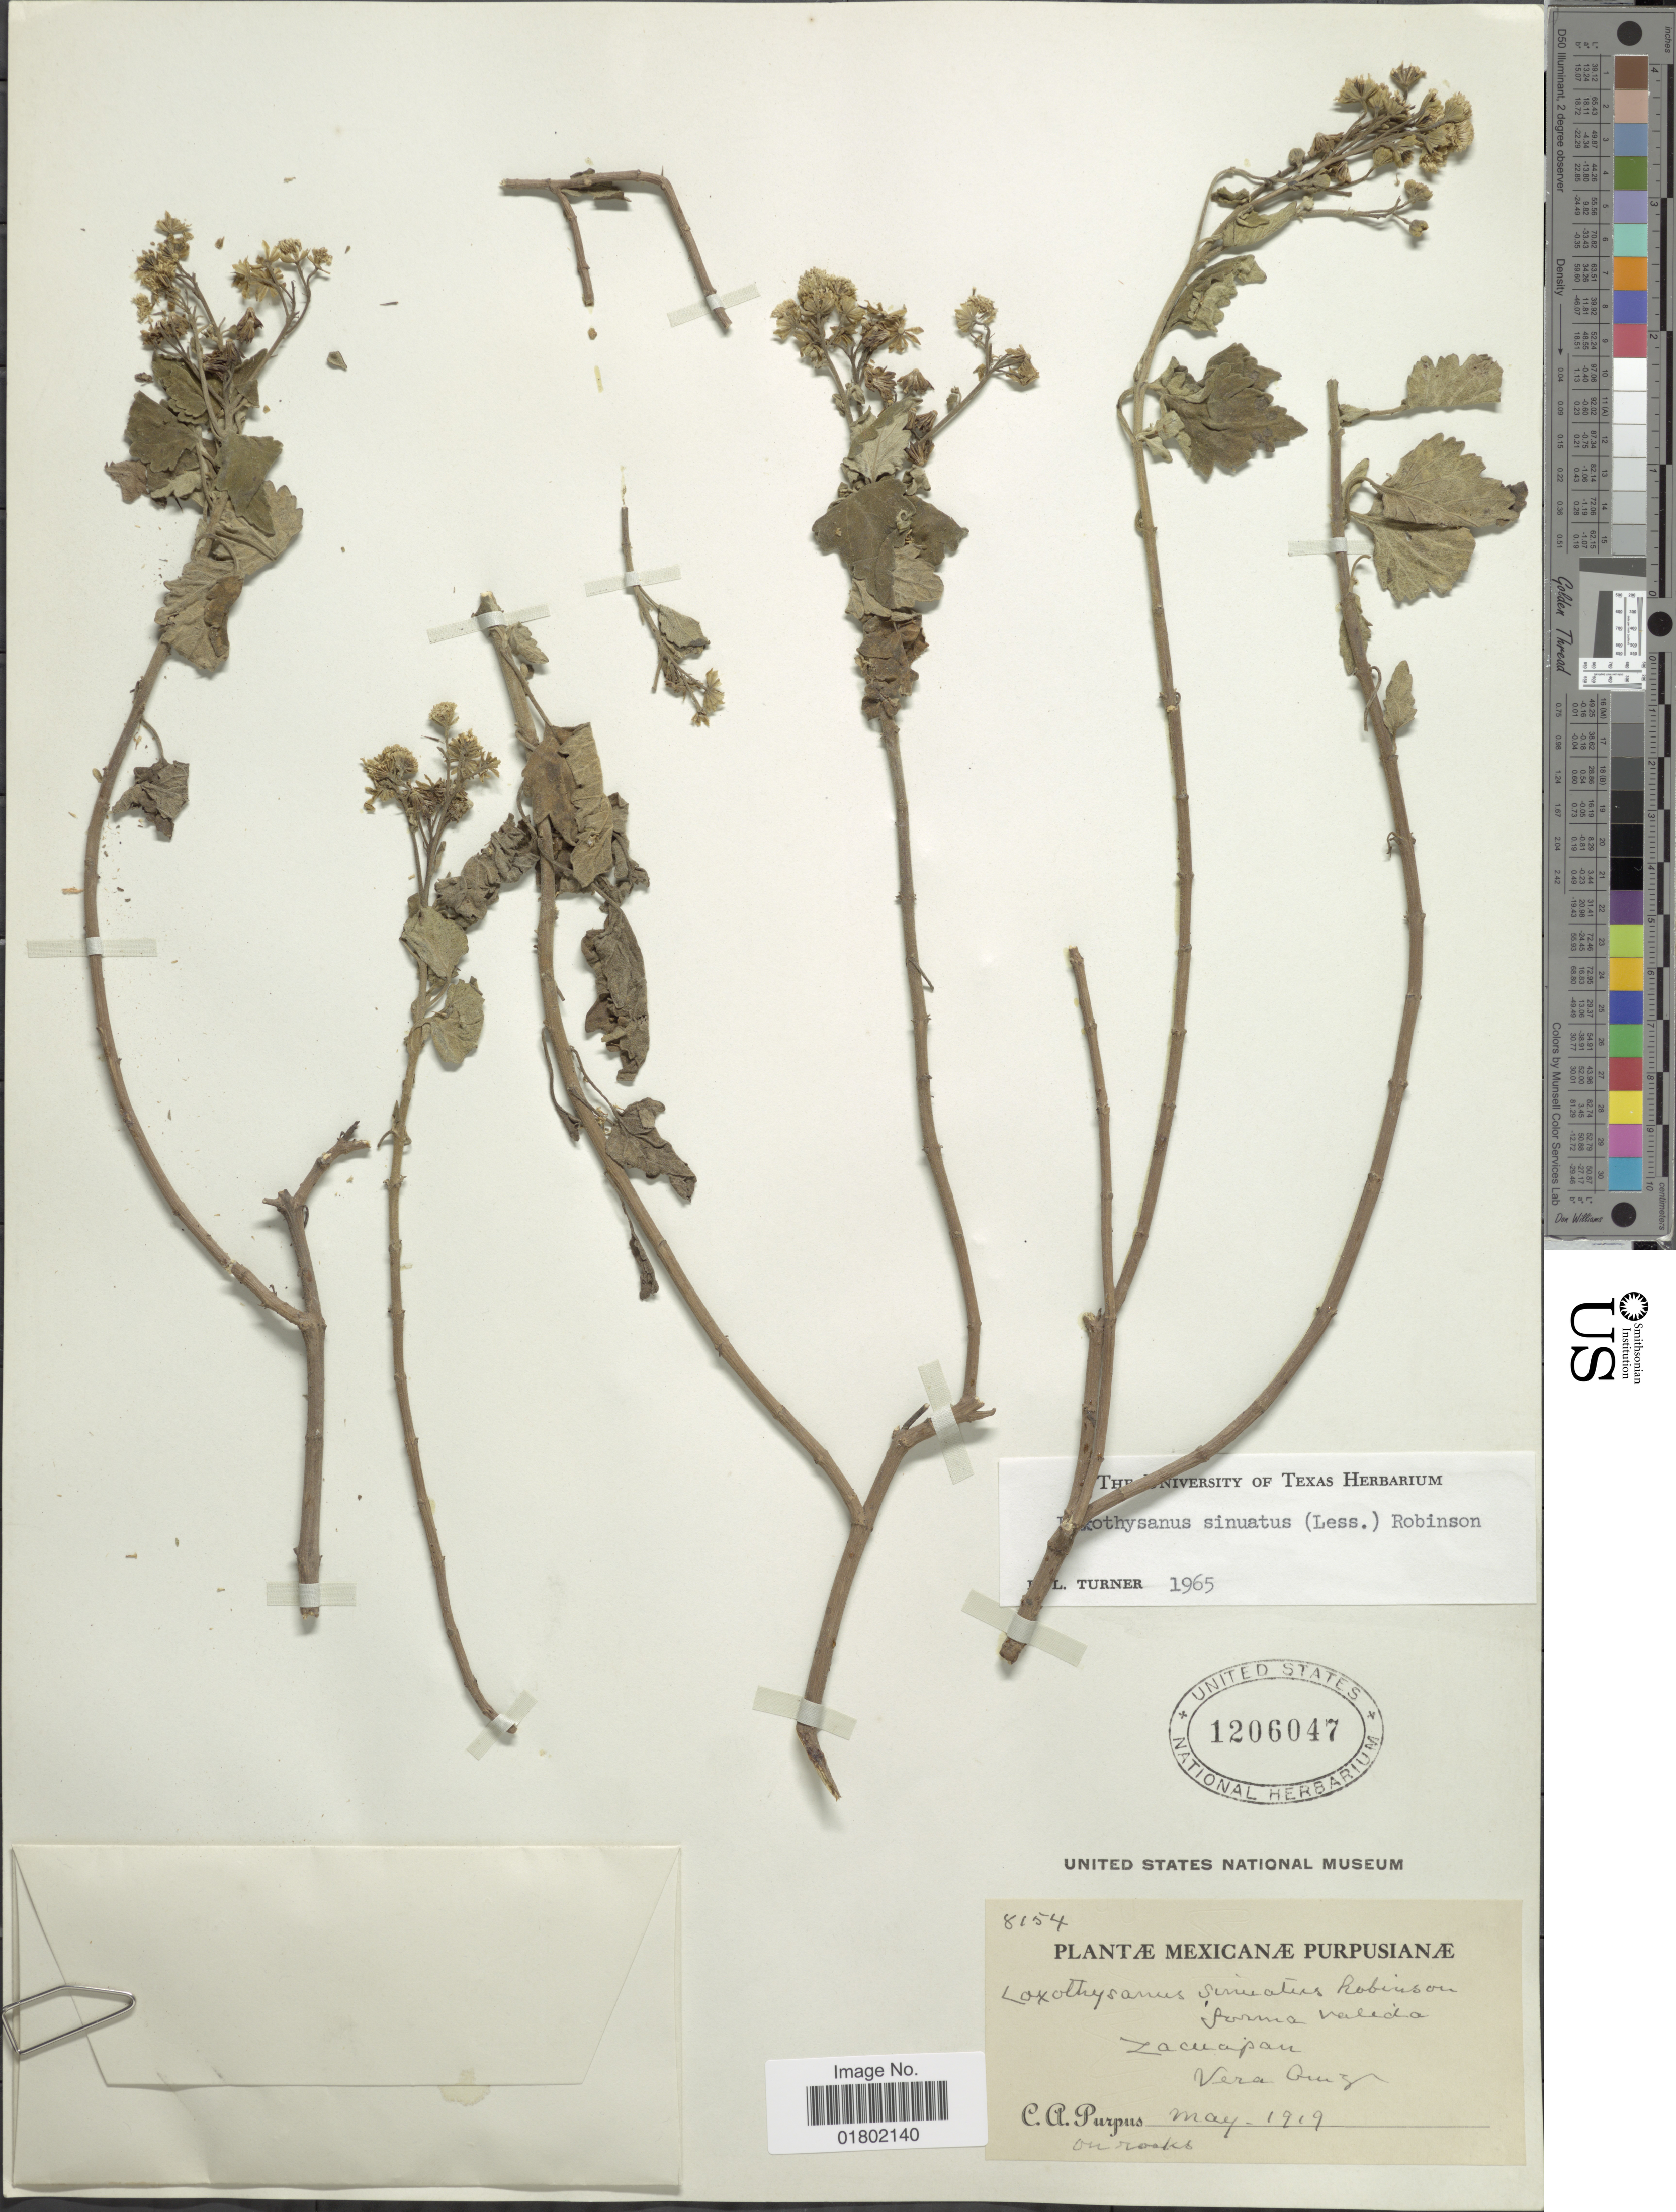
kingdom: Plantae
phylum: Tracheophyta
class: Magnoliopsida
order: Asterales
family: Asteraceae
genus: Loxothysanus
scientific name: Loxothysanus sinuatus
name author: (Less.) B.L. Rob.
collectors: C. A. Purpus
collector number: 8154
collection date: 1919-05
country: Mexico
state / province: Veracruz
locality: Zacuapan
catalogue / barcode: US 1206047